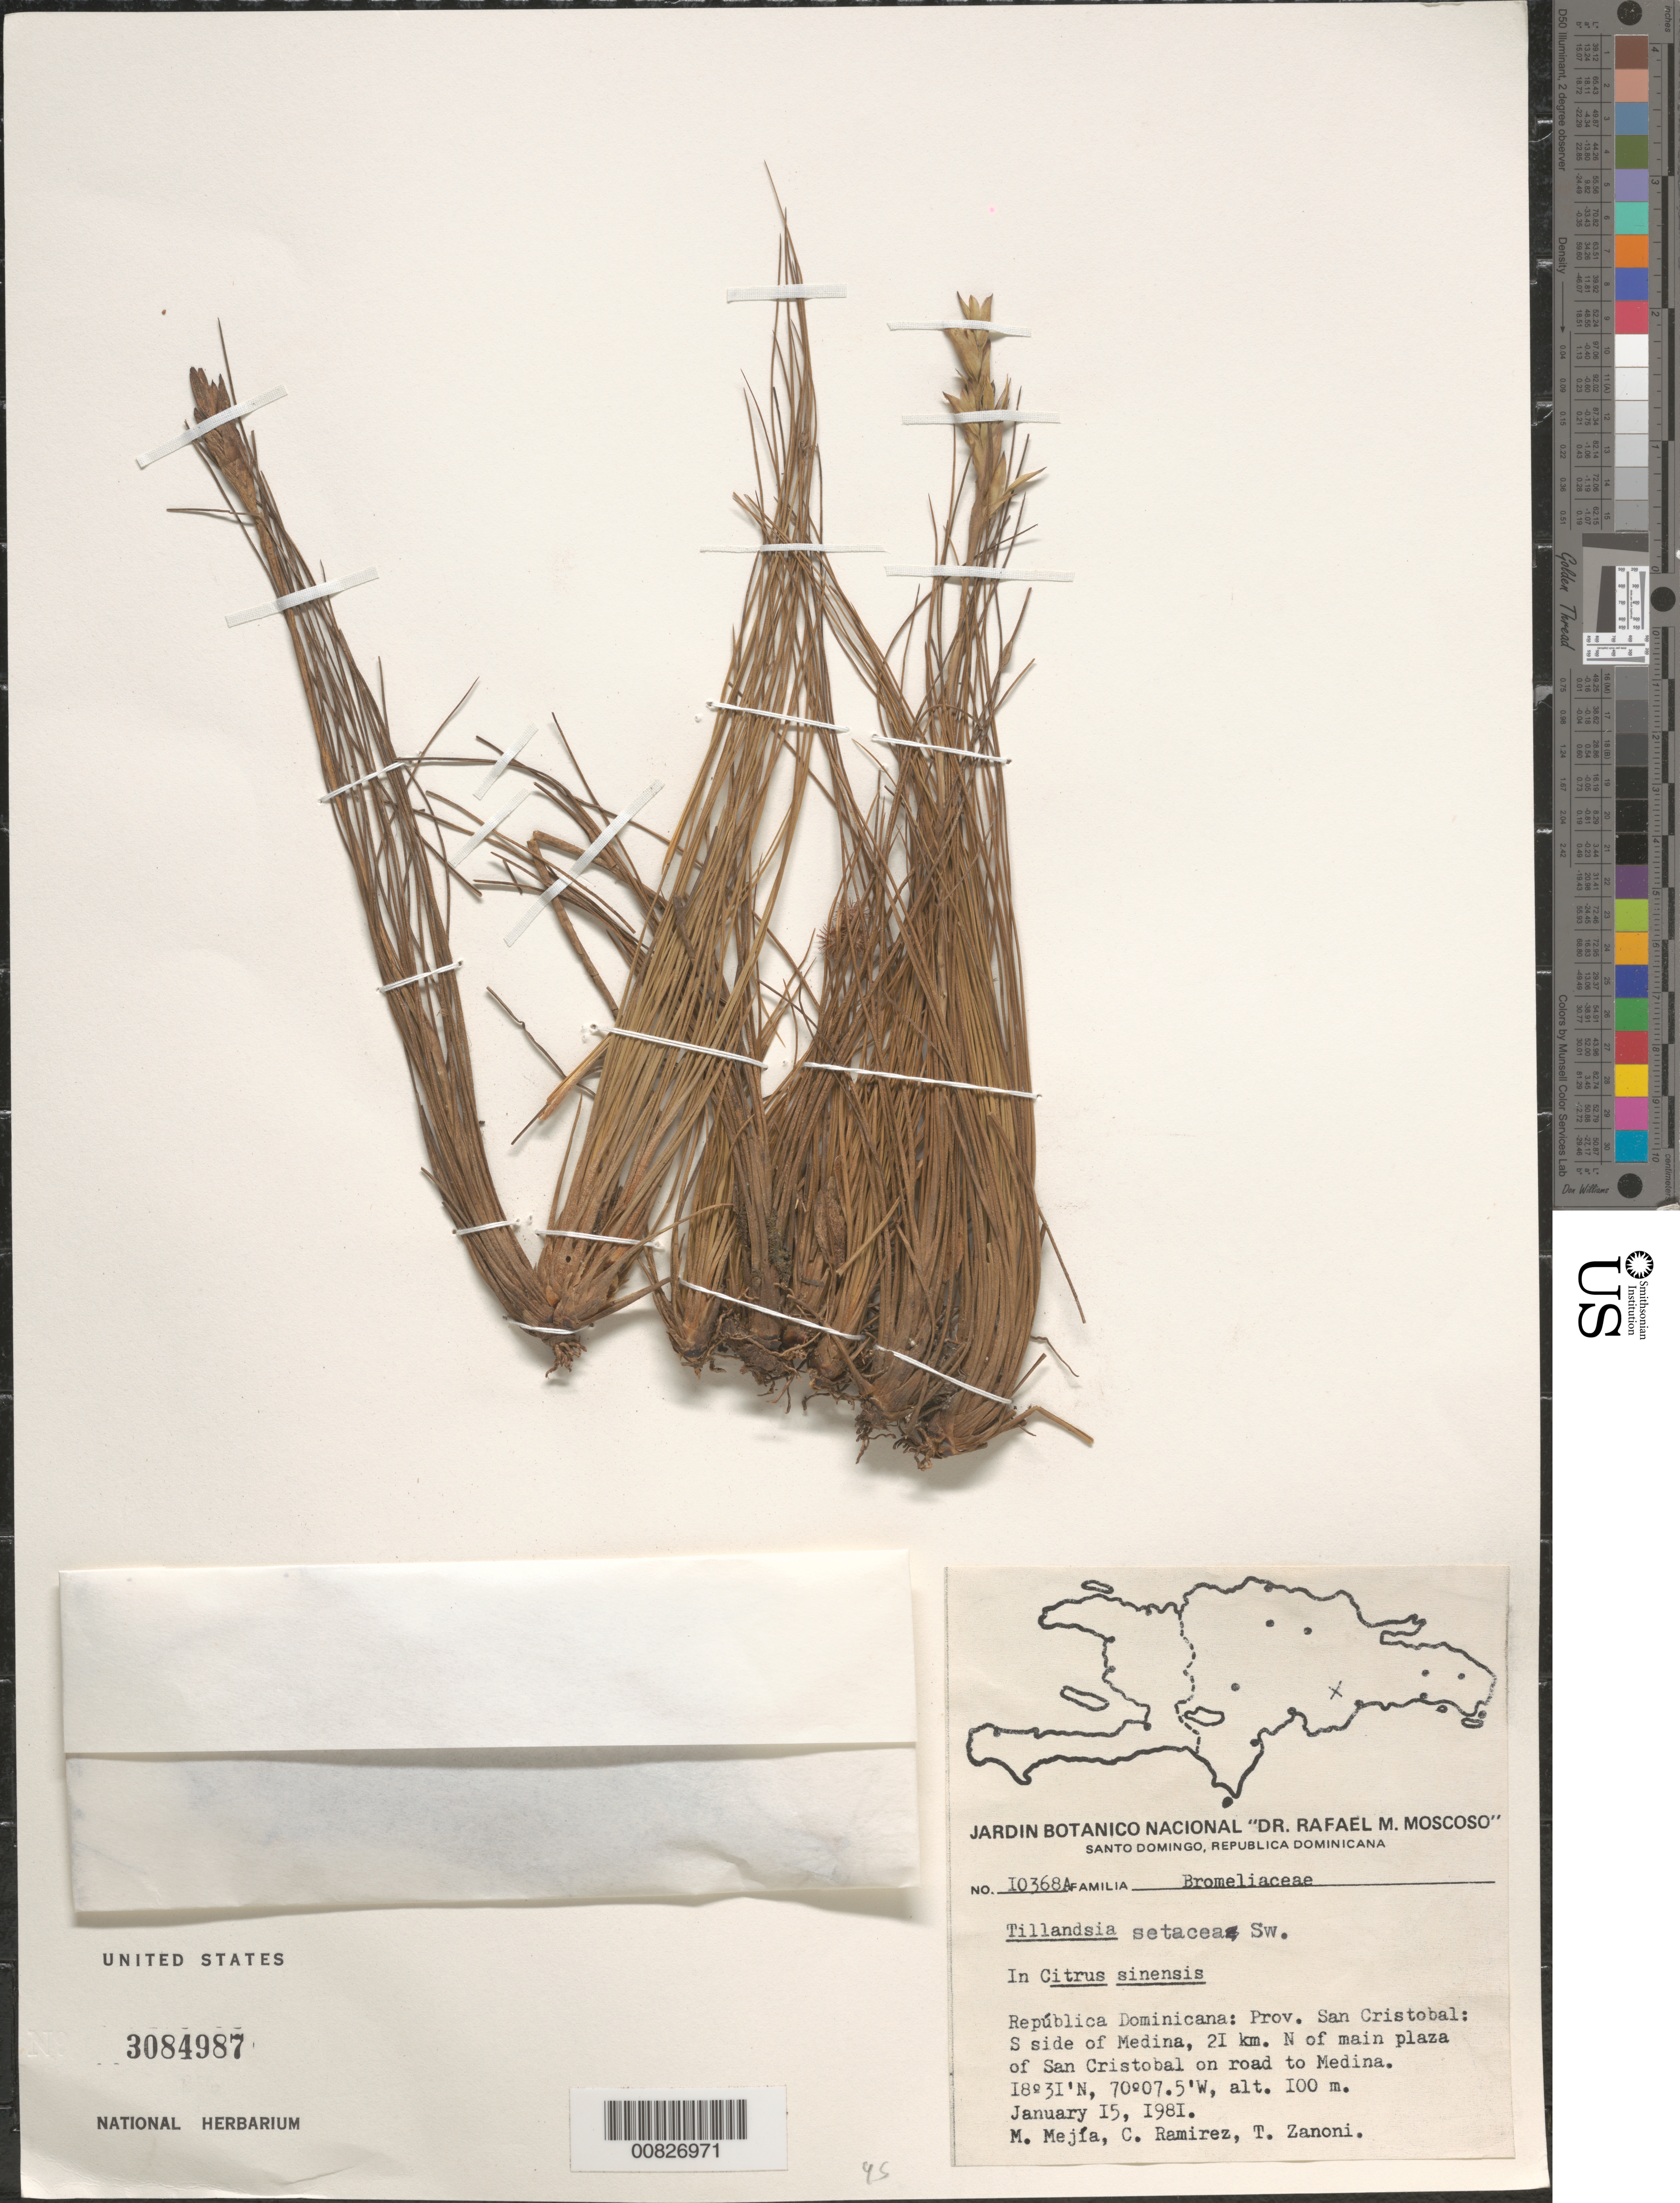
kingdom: Plantae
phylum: Tracheophyta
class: Liliopsida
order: Poales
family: Bromeliaceae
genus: Tillandsia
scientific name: Tillandsia setacea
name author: Sw.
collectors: M. Mejia, C. Ramirez & T. A. Zanoni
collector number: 10368a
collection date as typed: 15 Jan 1981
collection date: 1981-01-15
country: Dominican Republic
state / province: San Cristóbal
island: Hispaniola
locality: S side of Medina, 21 km. N of main plaza on San Cristóbal on road to Medina.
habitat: In Citrus sinensis.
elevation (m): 100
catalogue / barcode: US 3084987